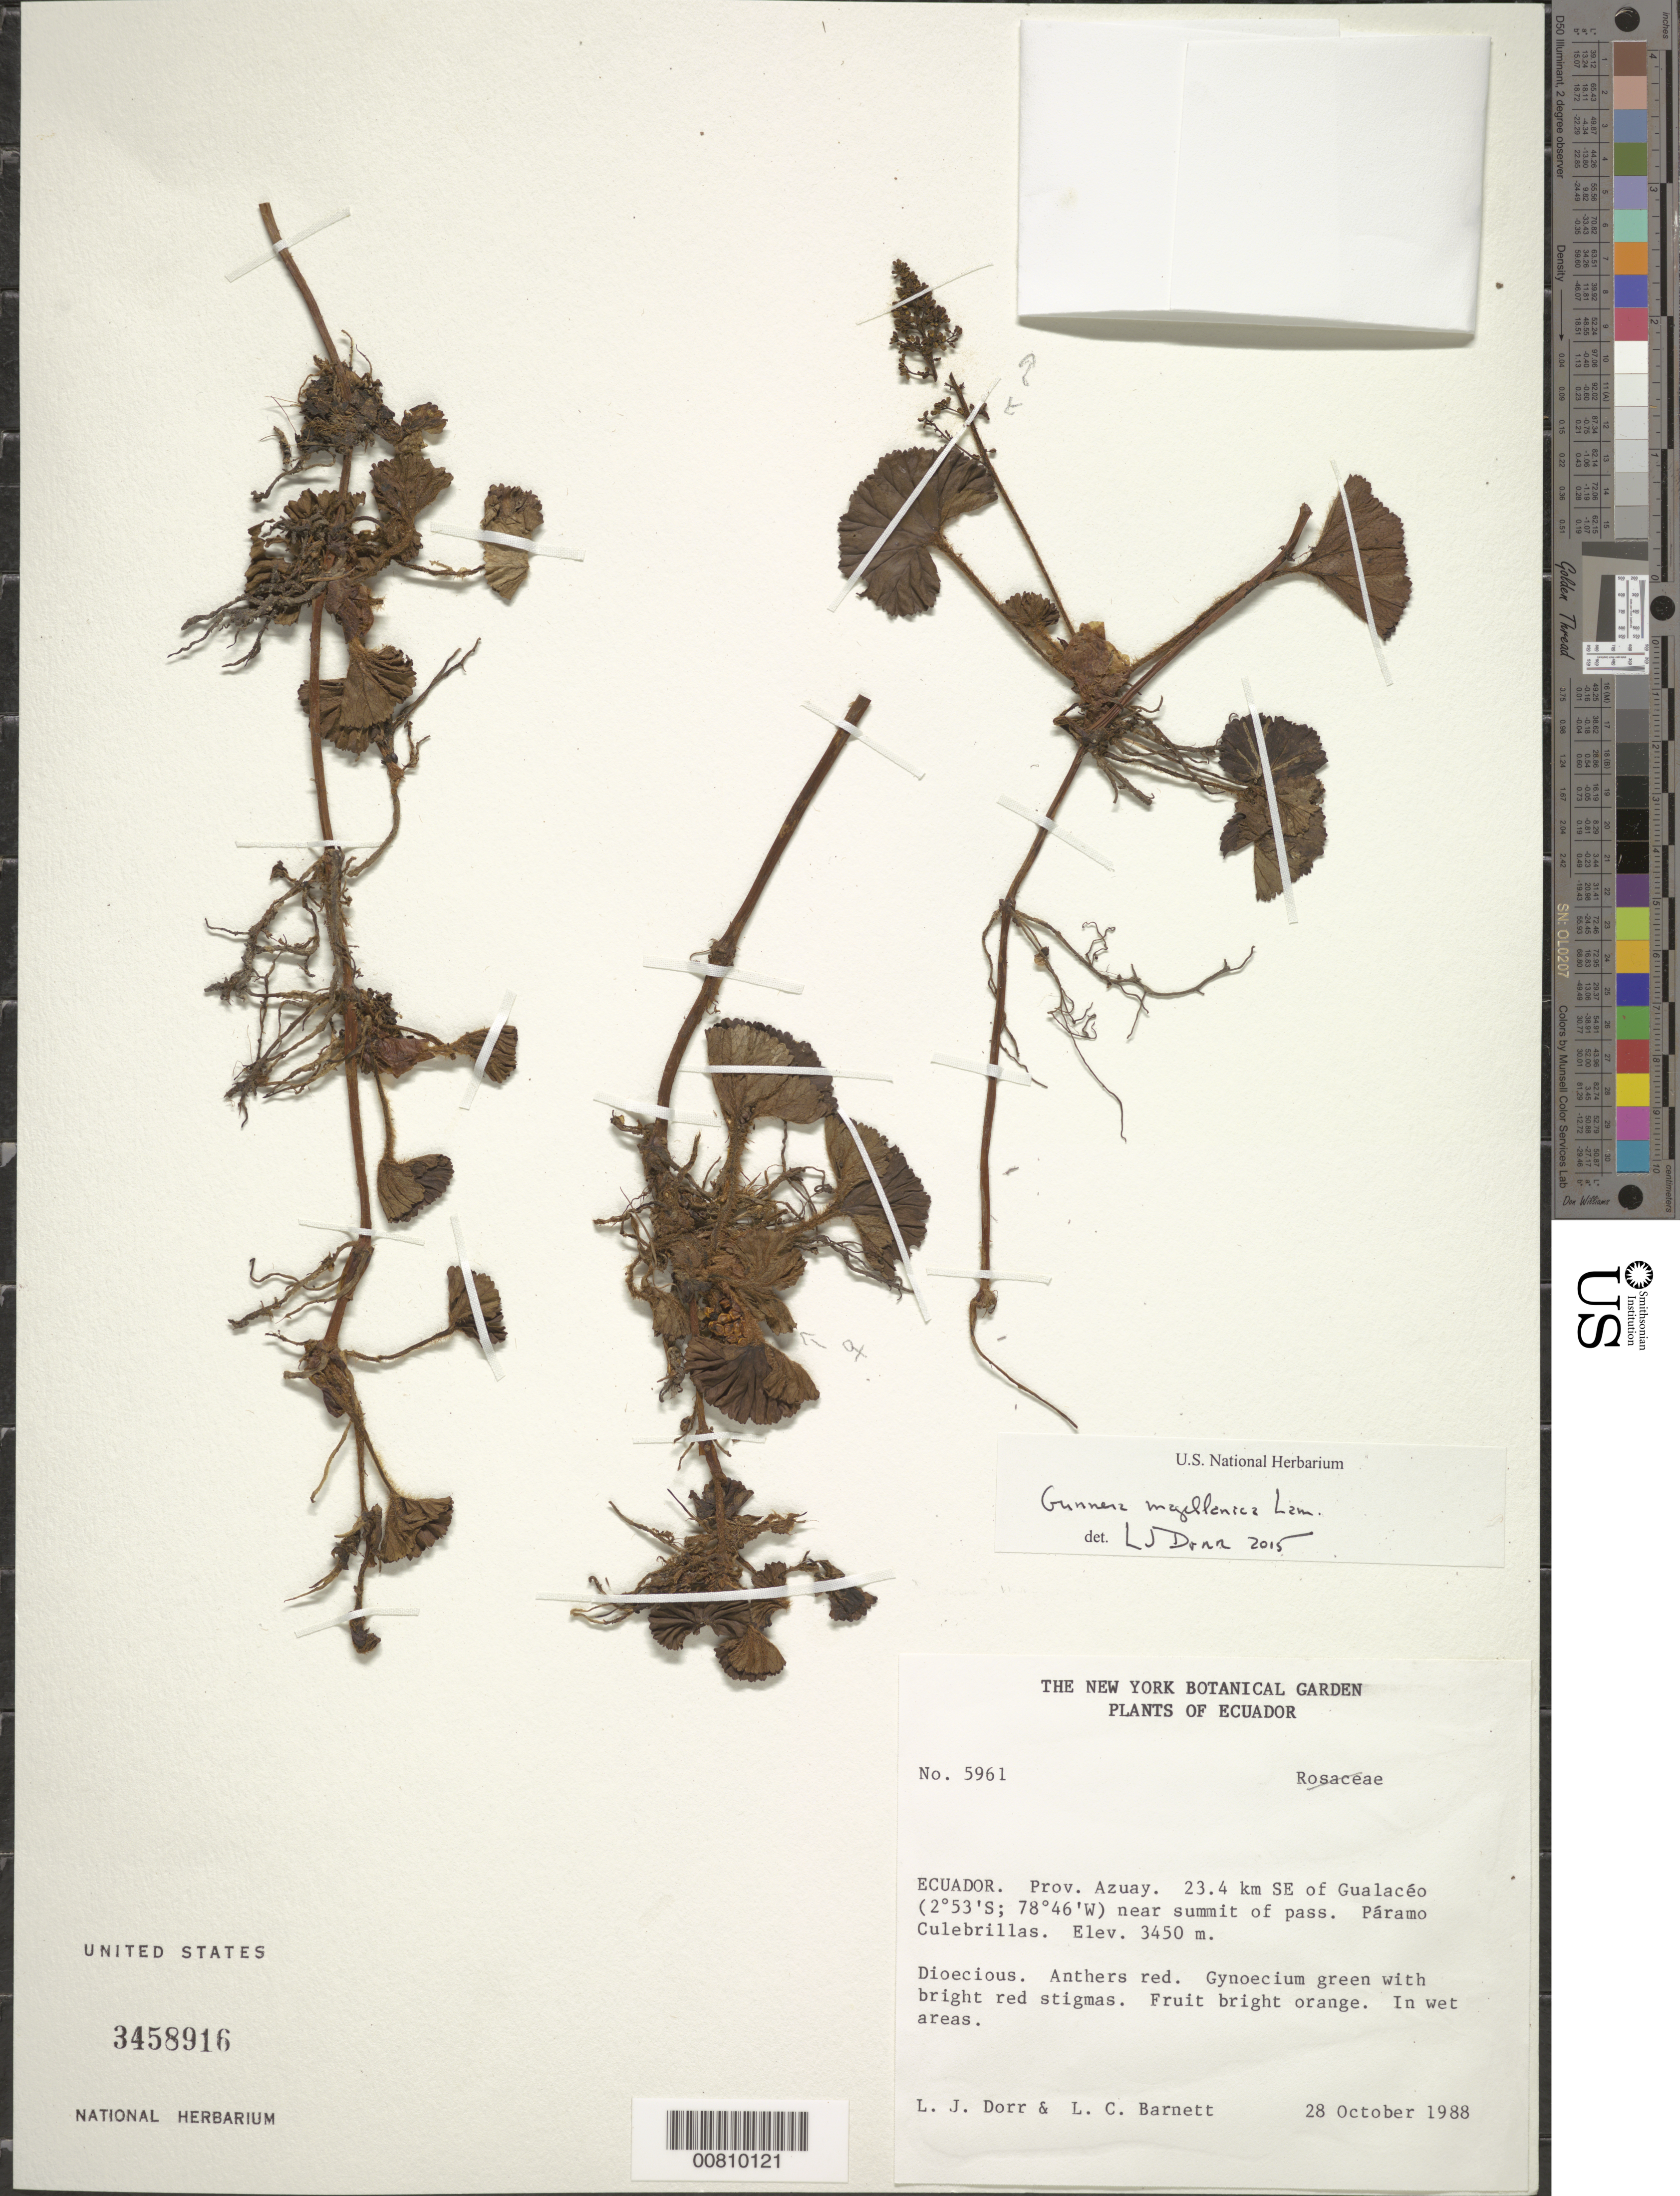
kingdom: Plantae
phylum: Tracheophyta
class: Magnoliopsida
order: Gunnerales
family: Gunneraceae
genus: Gunnera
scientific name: Gunnera magellanica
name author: Lam.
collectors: L. J. Dorr & L. C. Barnett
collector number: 5961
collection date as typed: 28 Oct 1988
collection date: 1988-10-28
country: Ecuador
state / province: Azuay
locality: SE of Gualaceo, Paramo Culebrillas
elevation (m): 3450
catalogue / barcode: US 3458916